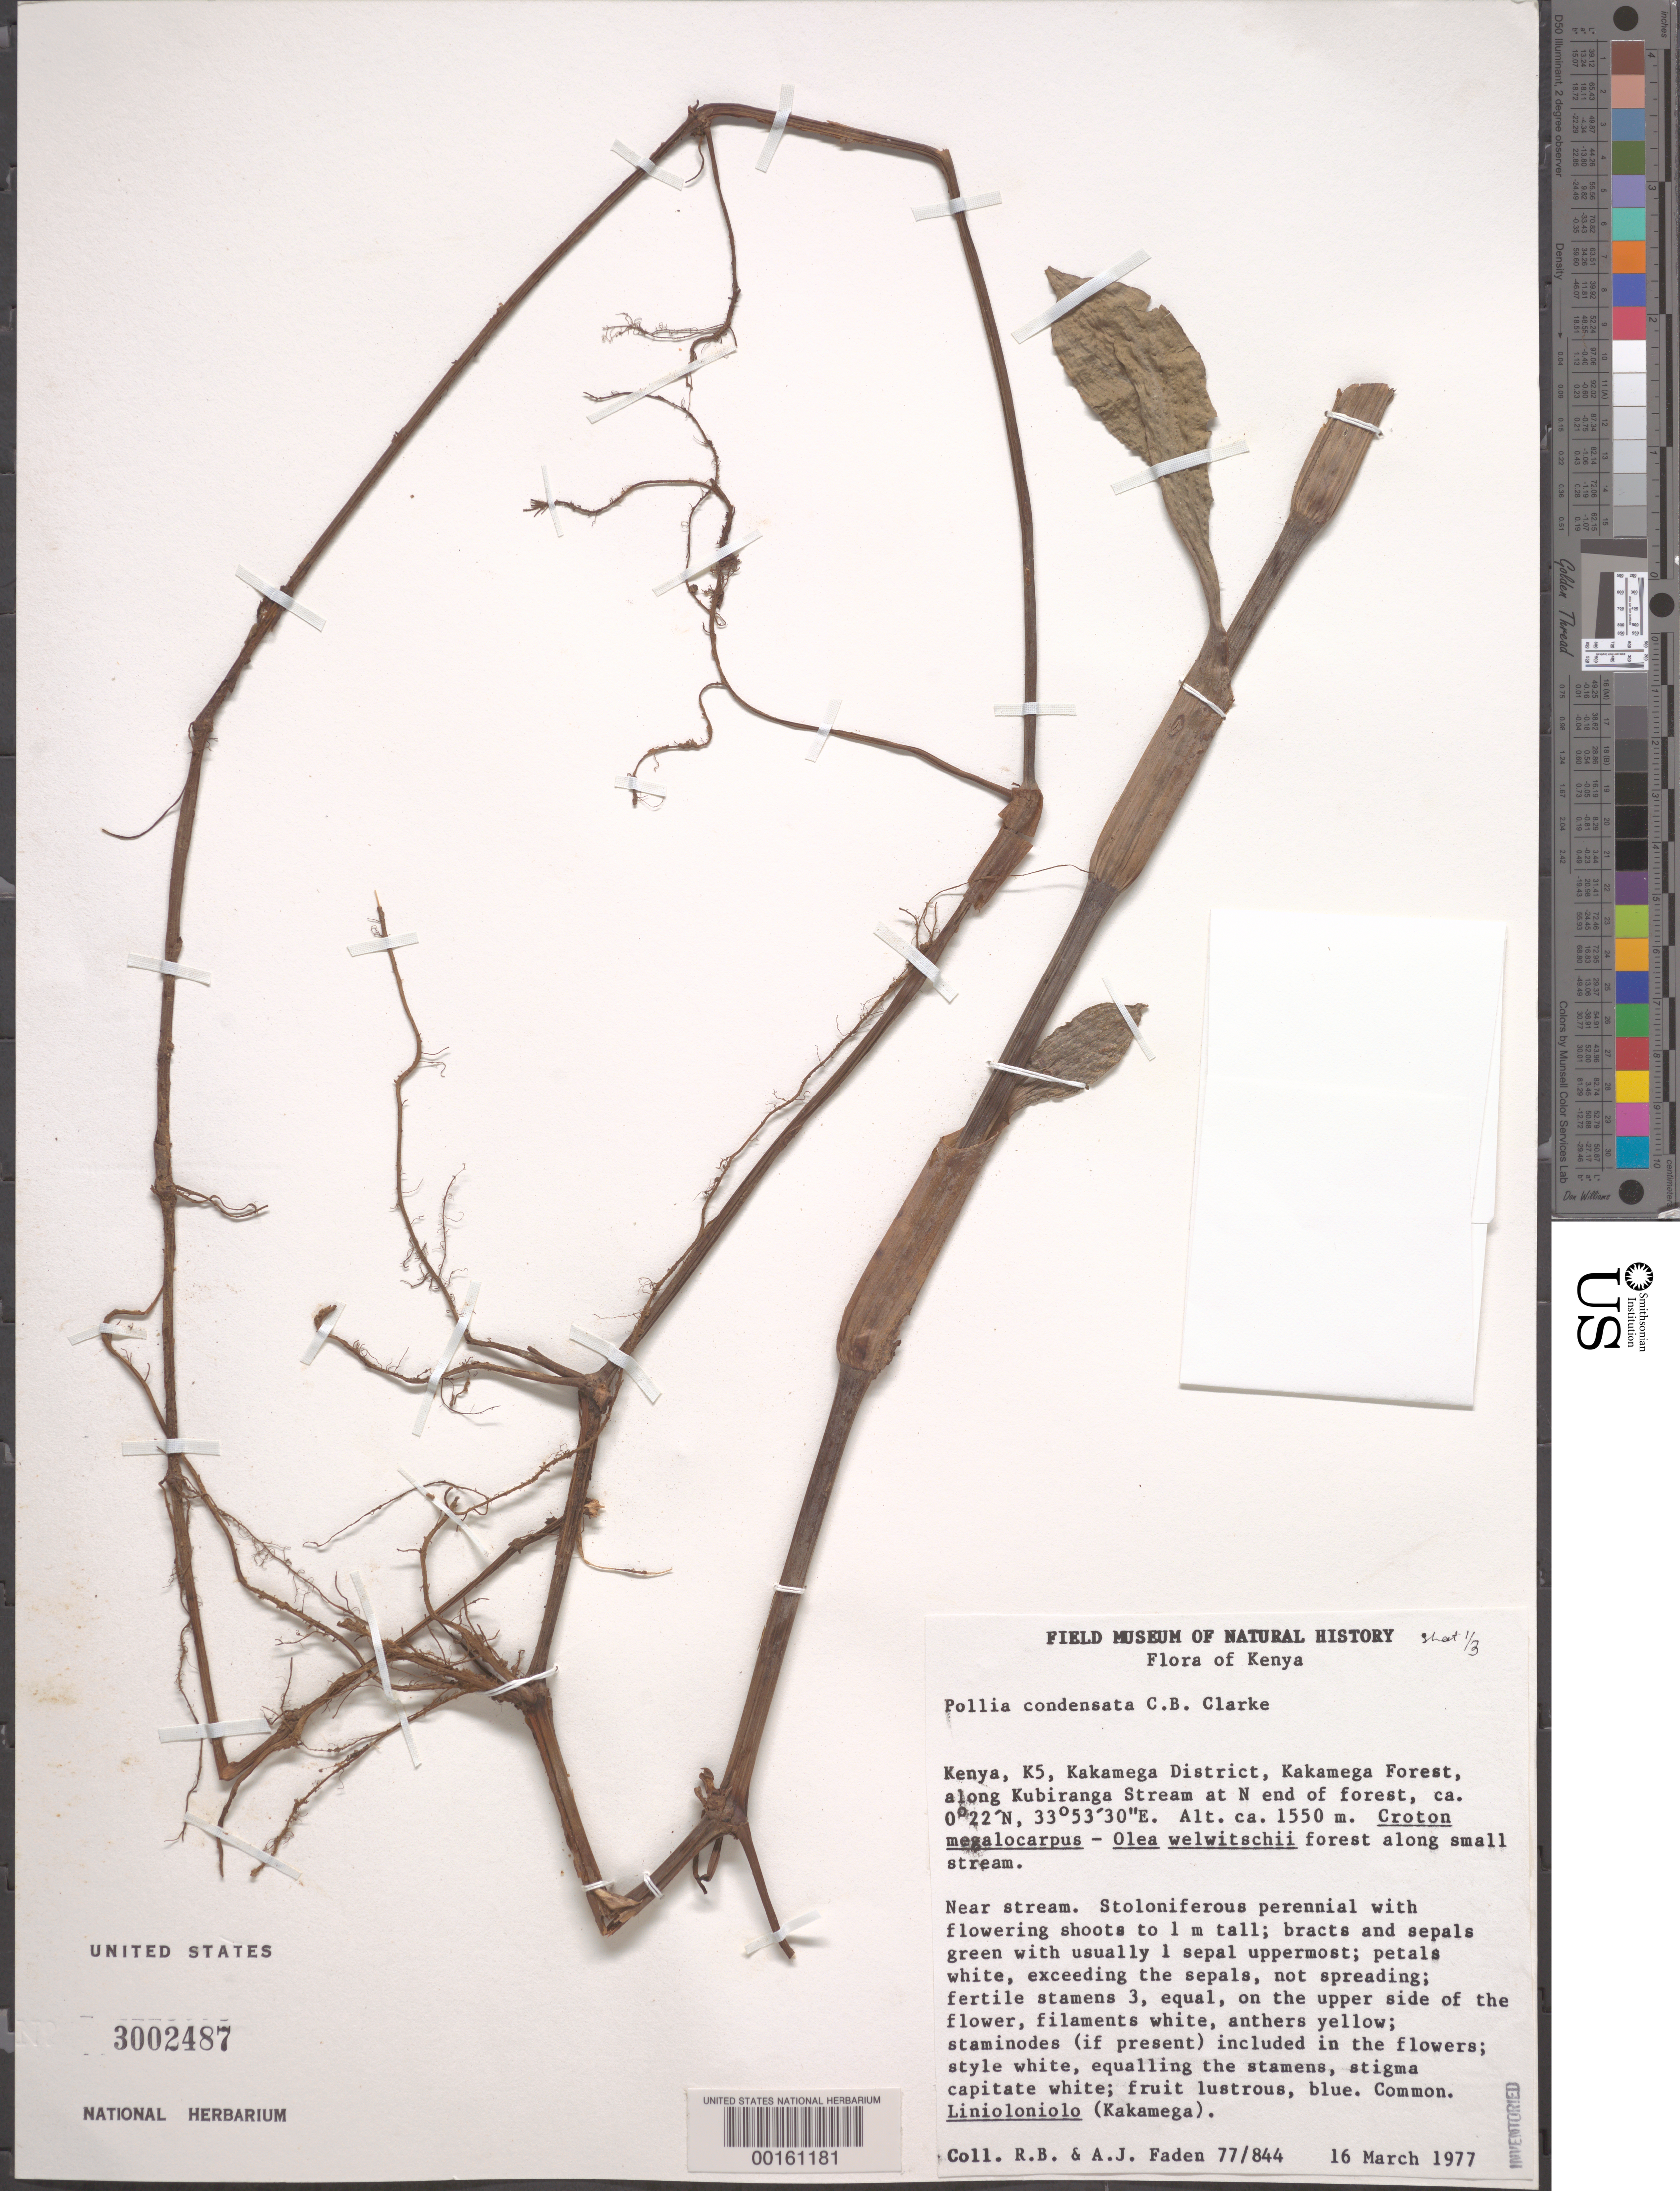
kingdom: Plantae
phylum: Tracheophyta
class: Liliopsida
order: Commelinales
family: Commelinaceae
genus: Pollia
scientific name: Pollia condensata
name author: C.B. Clarke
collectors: R. B. Faden & A. J. Faden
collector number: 77/844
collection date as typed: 16 Mar 1977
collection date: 1977-03-16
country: Kenya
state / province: Kakamega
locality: Kakamega forest, along kubiranga stream at n end of forest.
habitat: Croton megalocarpus-olea welwitschii forest along stream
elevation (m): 1550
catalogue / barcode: US 3002487